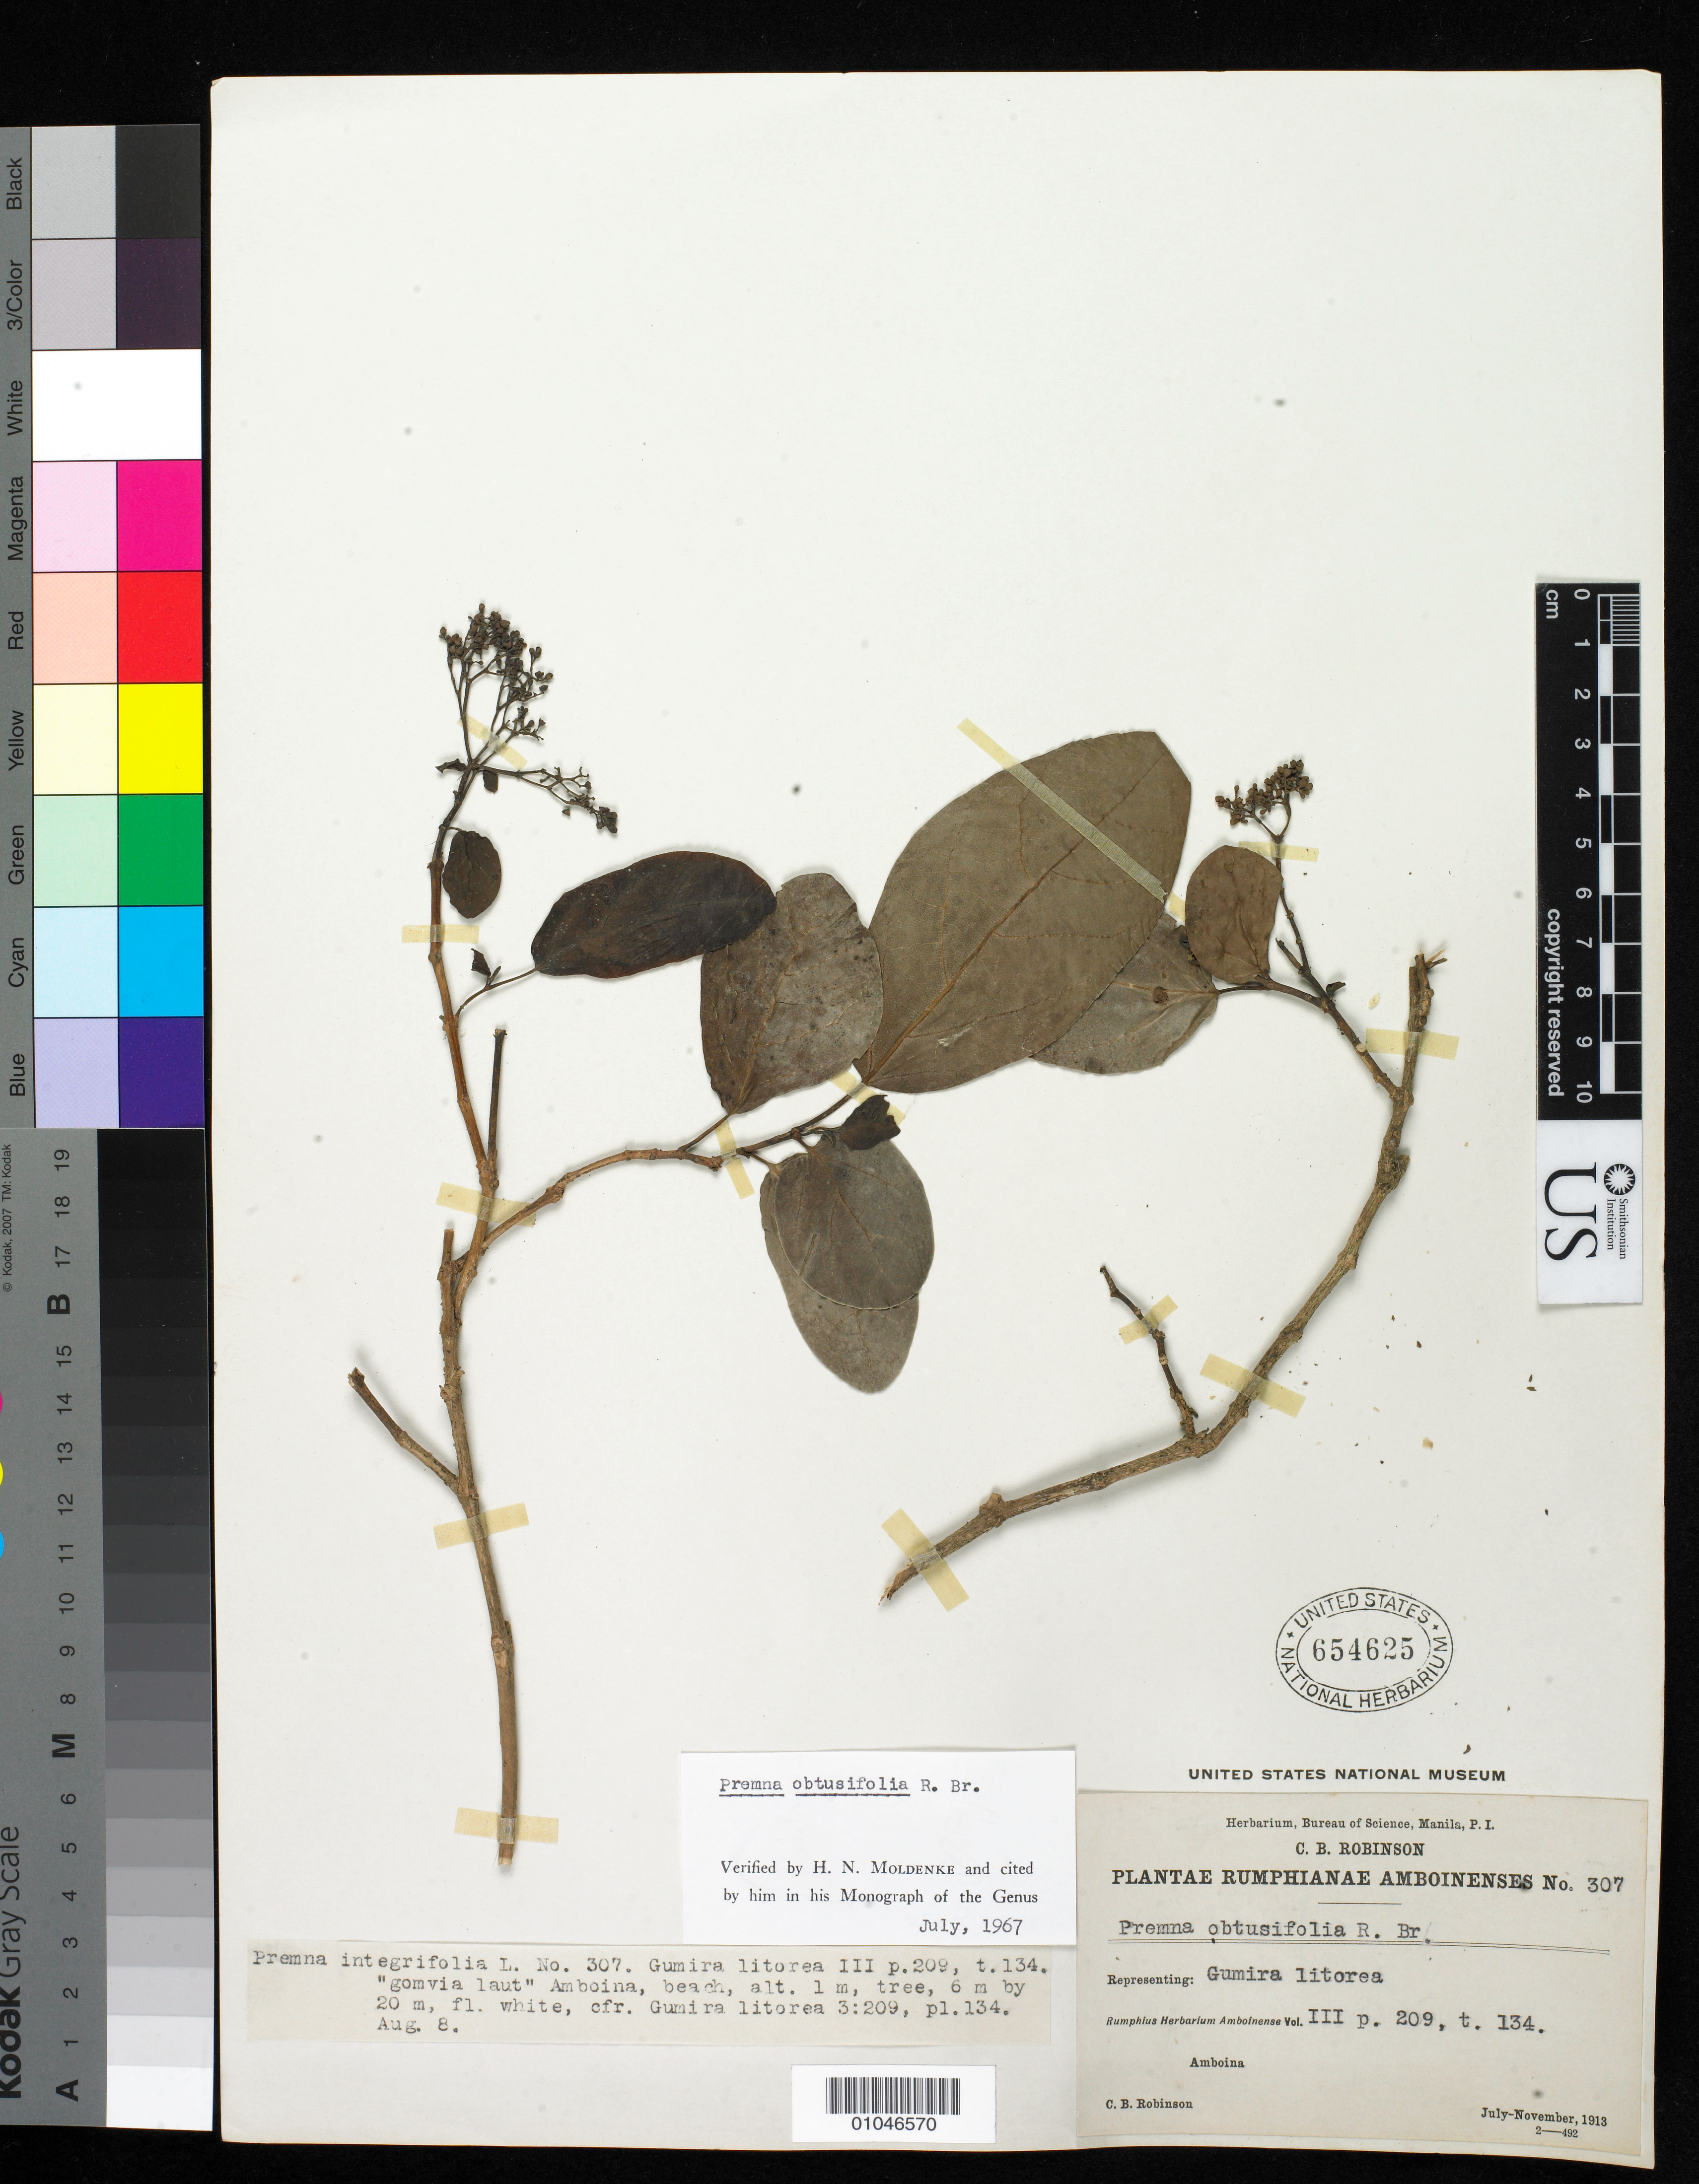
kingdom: Plantae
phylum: Tracheophyta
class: Magnoliopsida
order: Lamiales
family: Lamiaceae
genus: Premna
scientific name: Premna obtusifolia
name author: R. Br.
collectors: C. Robinson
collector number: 307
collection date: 1913-08-08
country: Indonesia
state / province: Maluku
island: Amboina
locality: Amboina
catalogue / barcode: US 654625